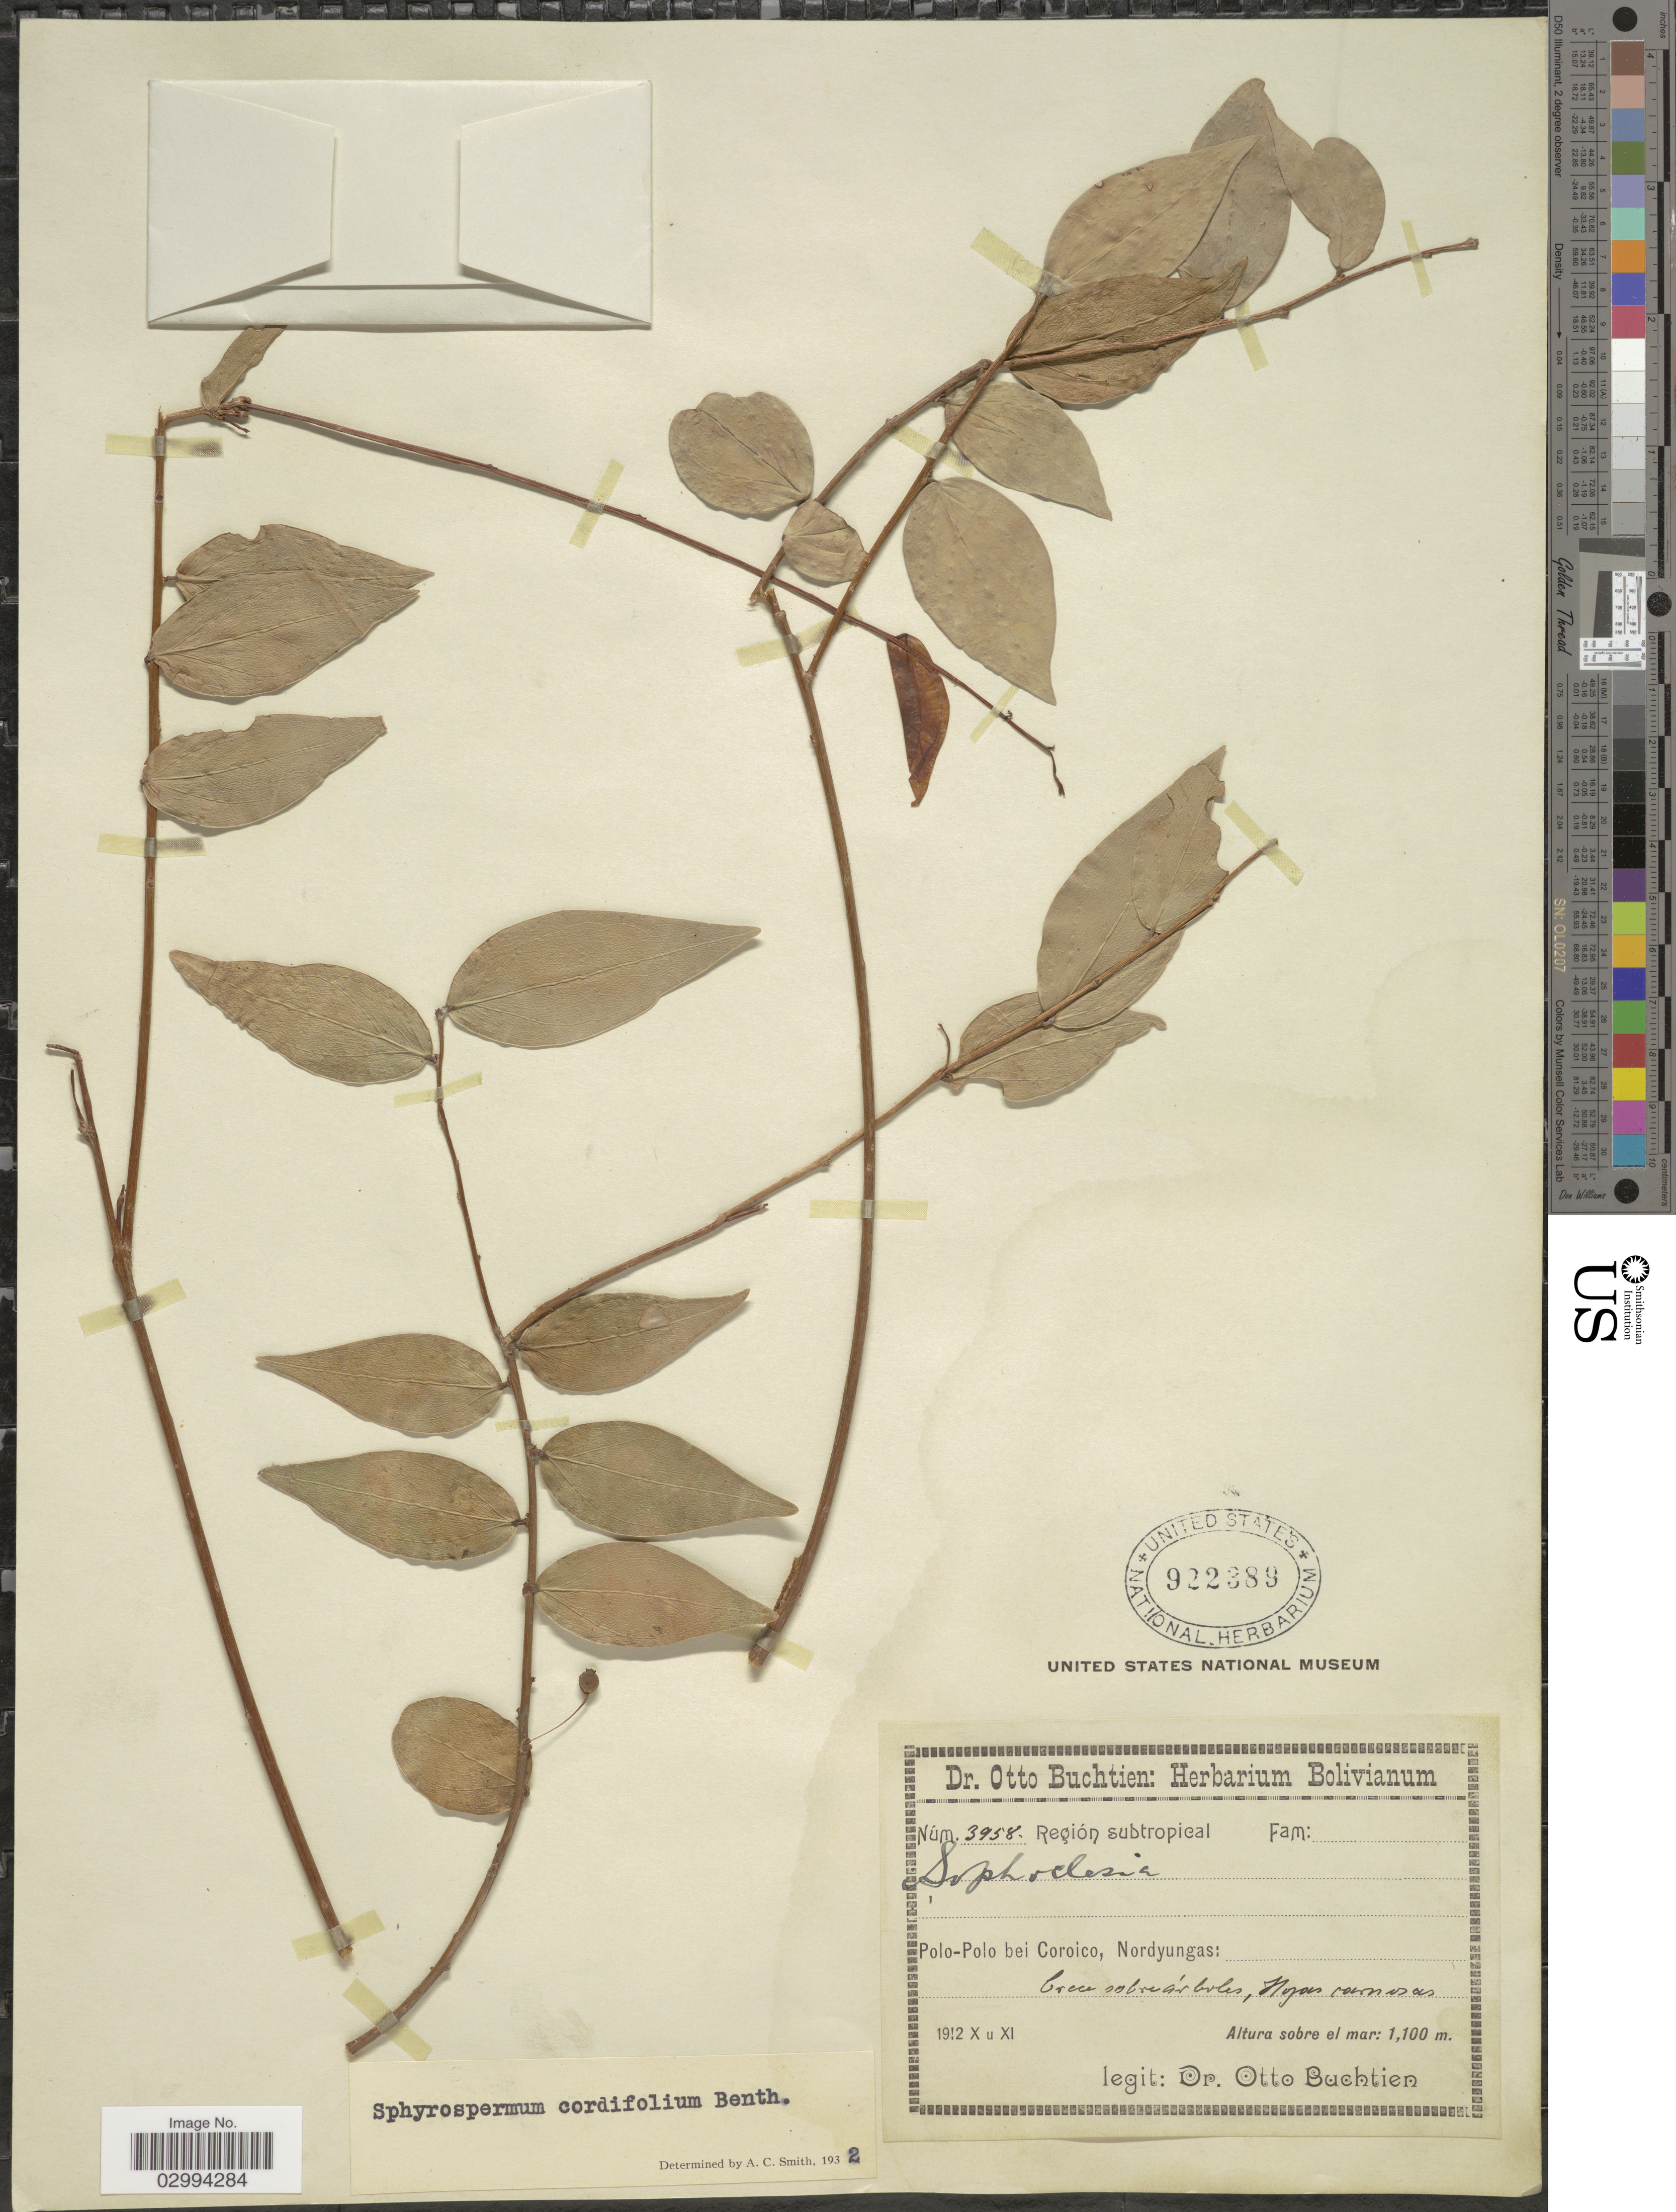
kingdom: Plantae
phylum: Tracheophyta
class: Magnoliopsida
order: Ericales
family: Ericaceae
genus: Sphyrospermum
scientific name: Sphyrospermum cordifolium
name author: Benth.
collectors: O. Buchtien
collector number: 3958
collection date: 1912-10/1912-11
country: Bolivia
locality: Polo-Polo bei Coroico, Nordyungas.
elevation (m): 1100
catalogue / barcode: US 922389